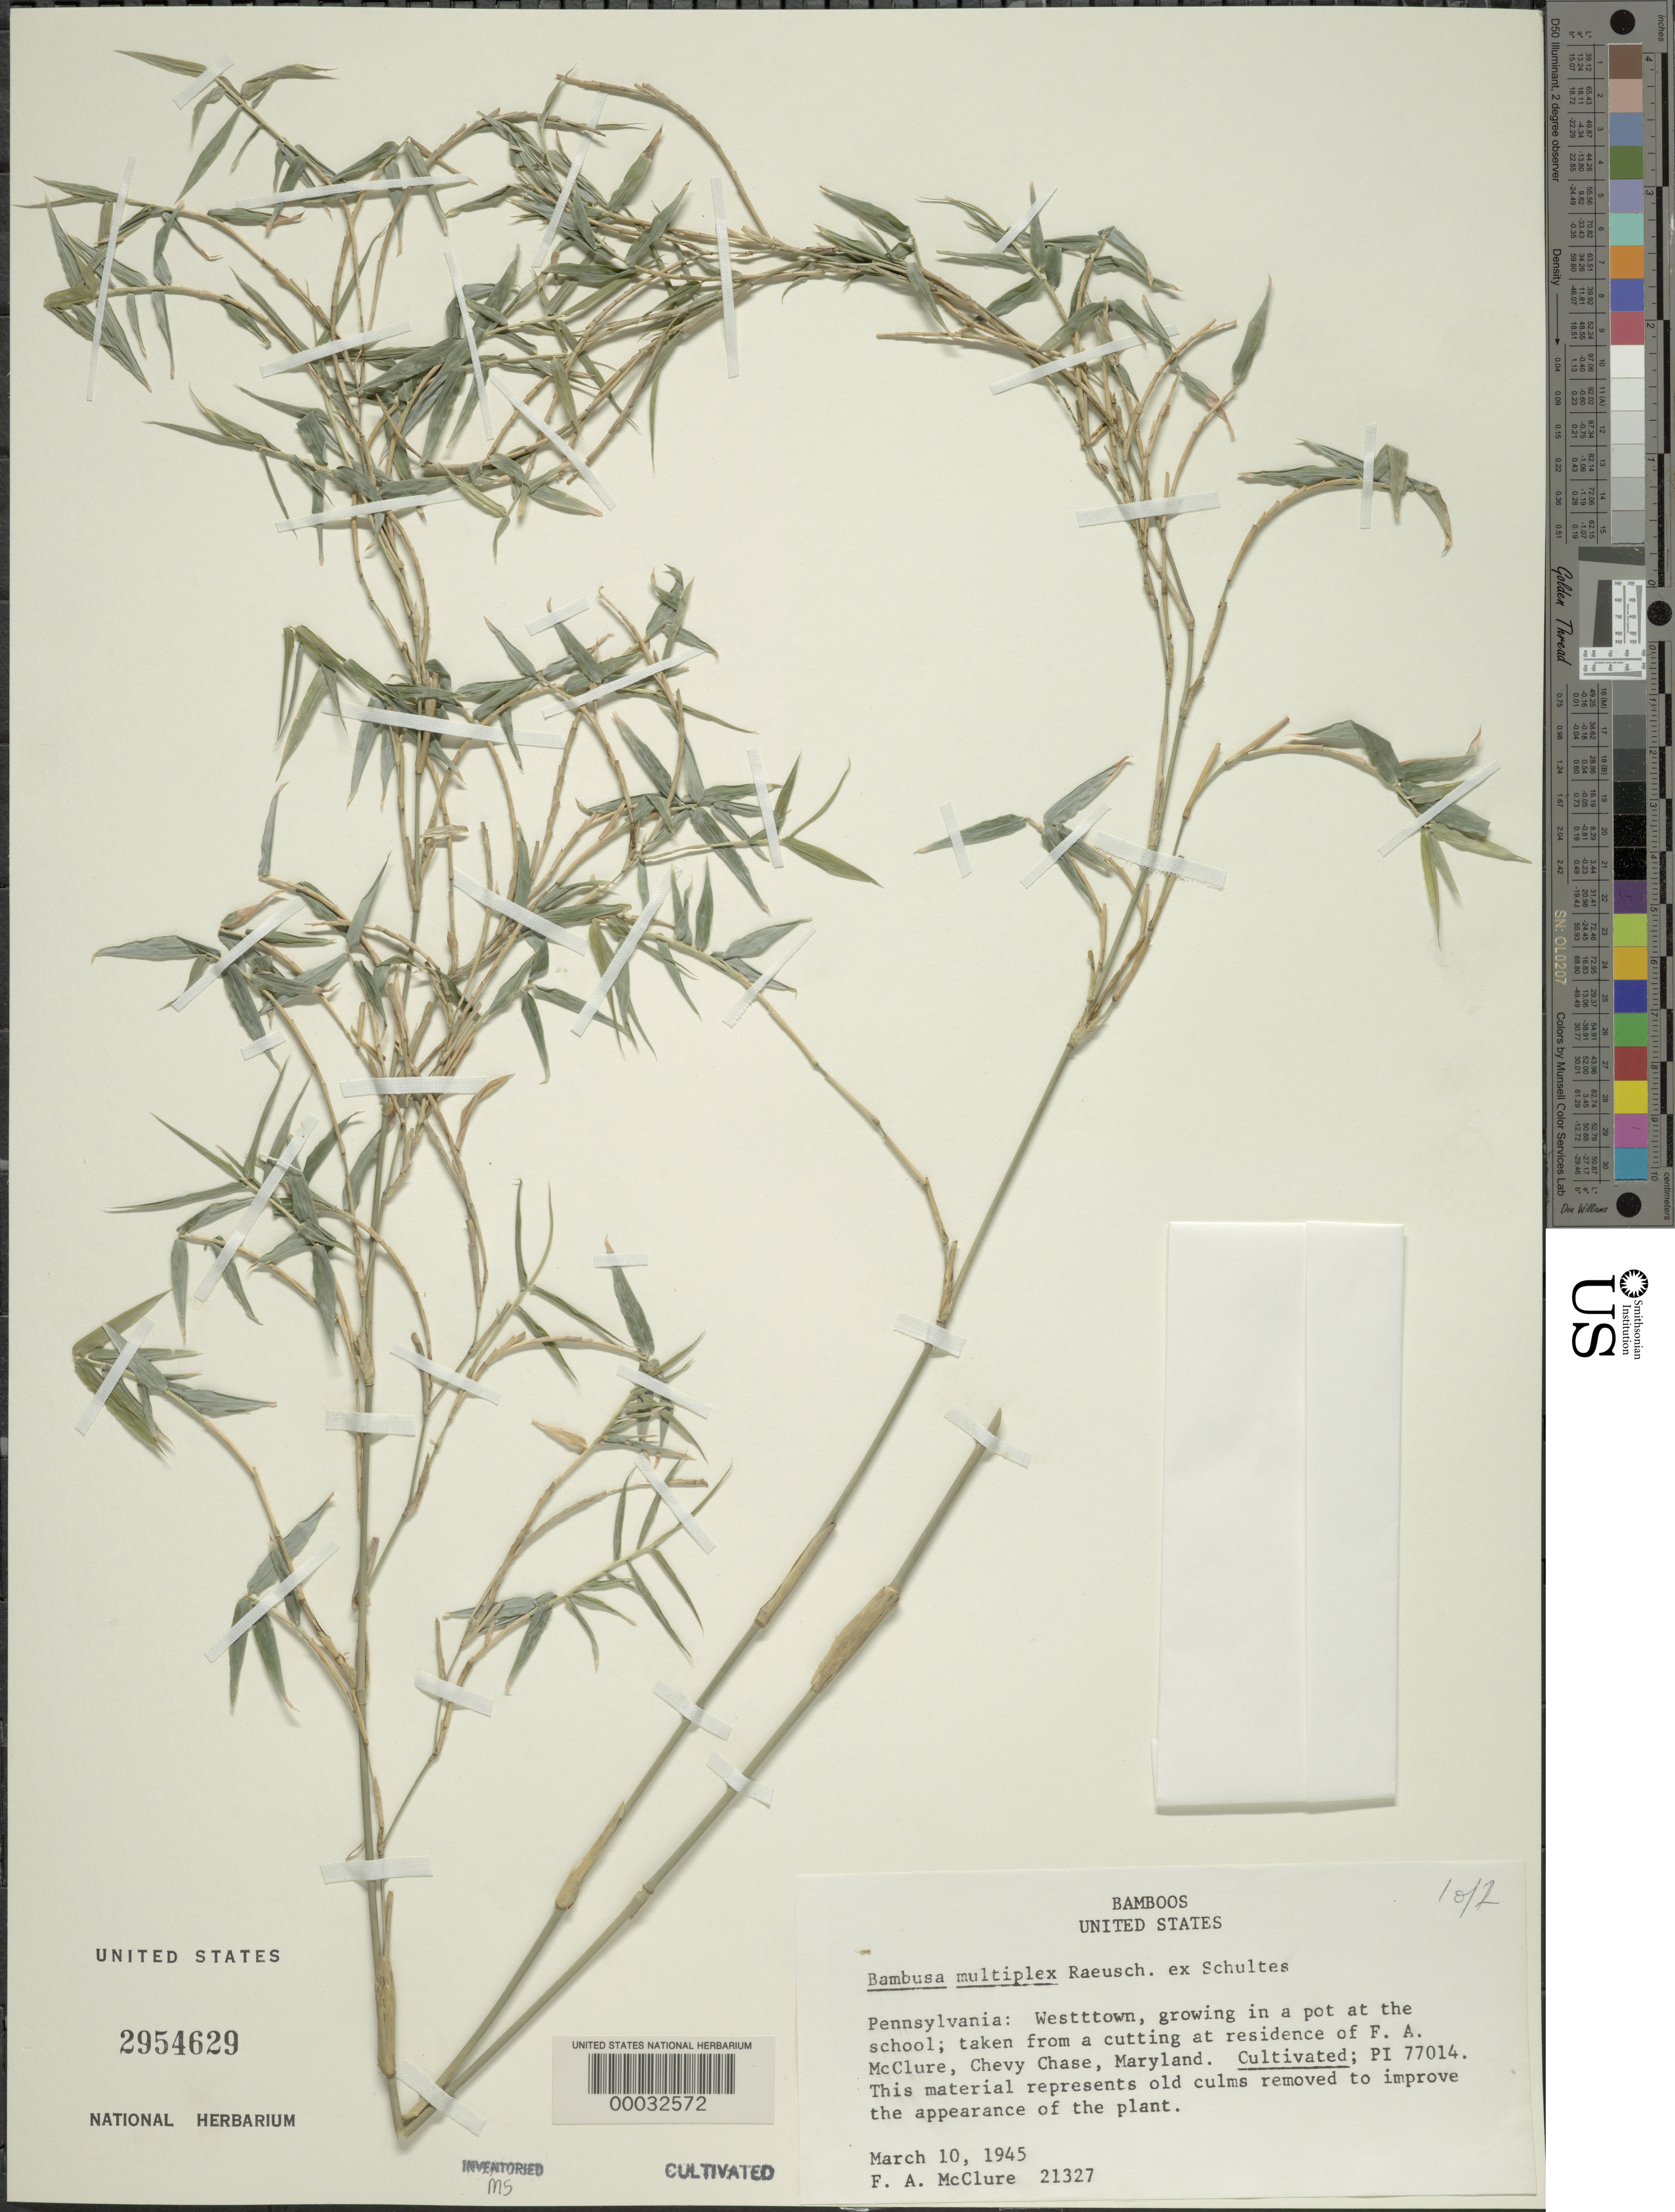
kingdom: Plantae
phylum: Tracheophyta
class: Liliopsida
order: Poales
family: Poaceae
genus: Bambusa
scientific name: Bambusa multiplex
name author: (Lour.) Raeusch. ex Schult. & Schult. f.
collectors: F. A. McClure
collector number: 21327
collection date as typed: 10 Mar 1945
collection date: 1945-03-10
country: United States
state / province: Pennsylvania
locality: Westtown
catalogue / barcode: US 2954629